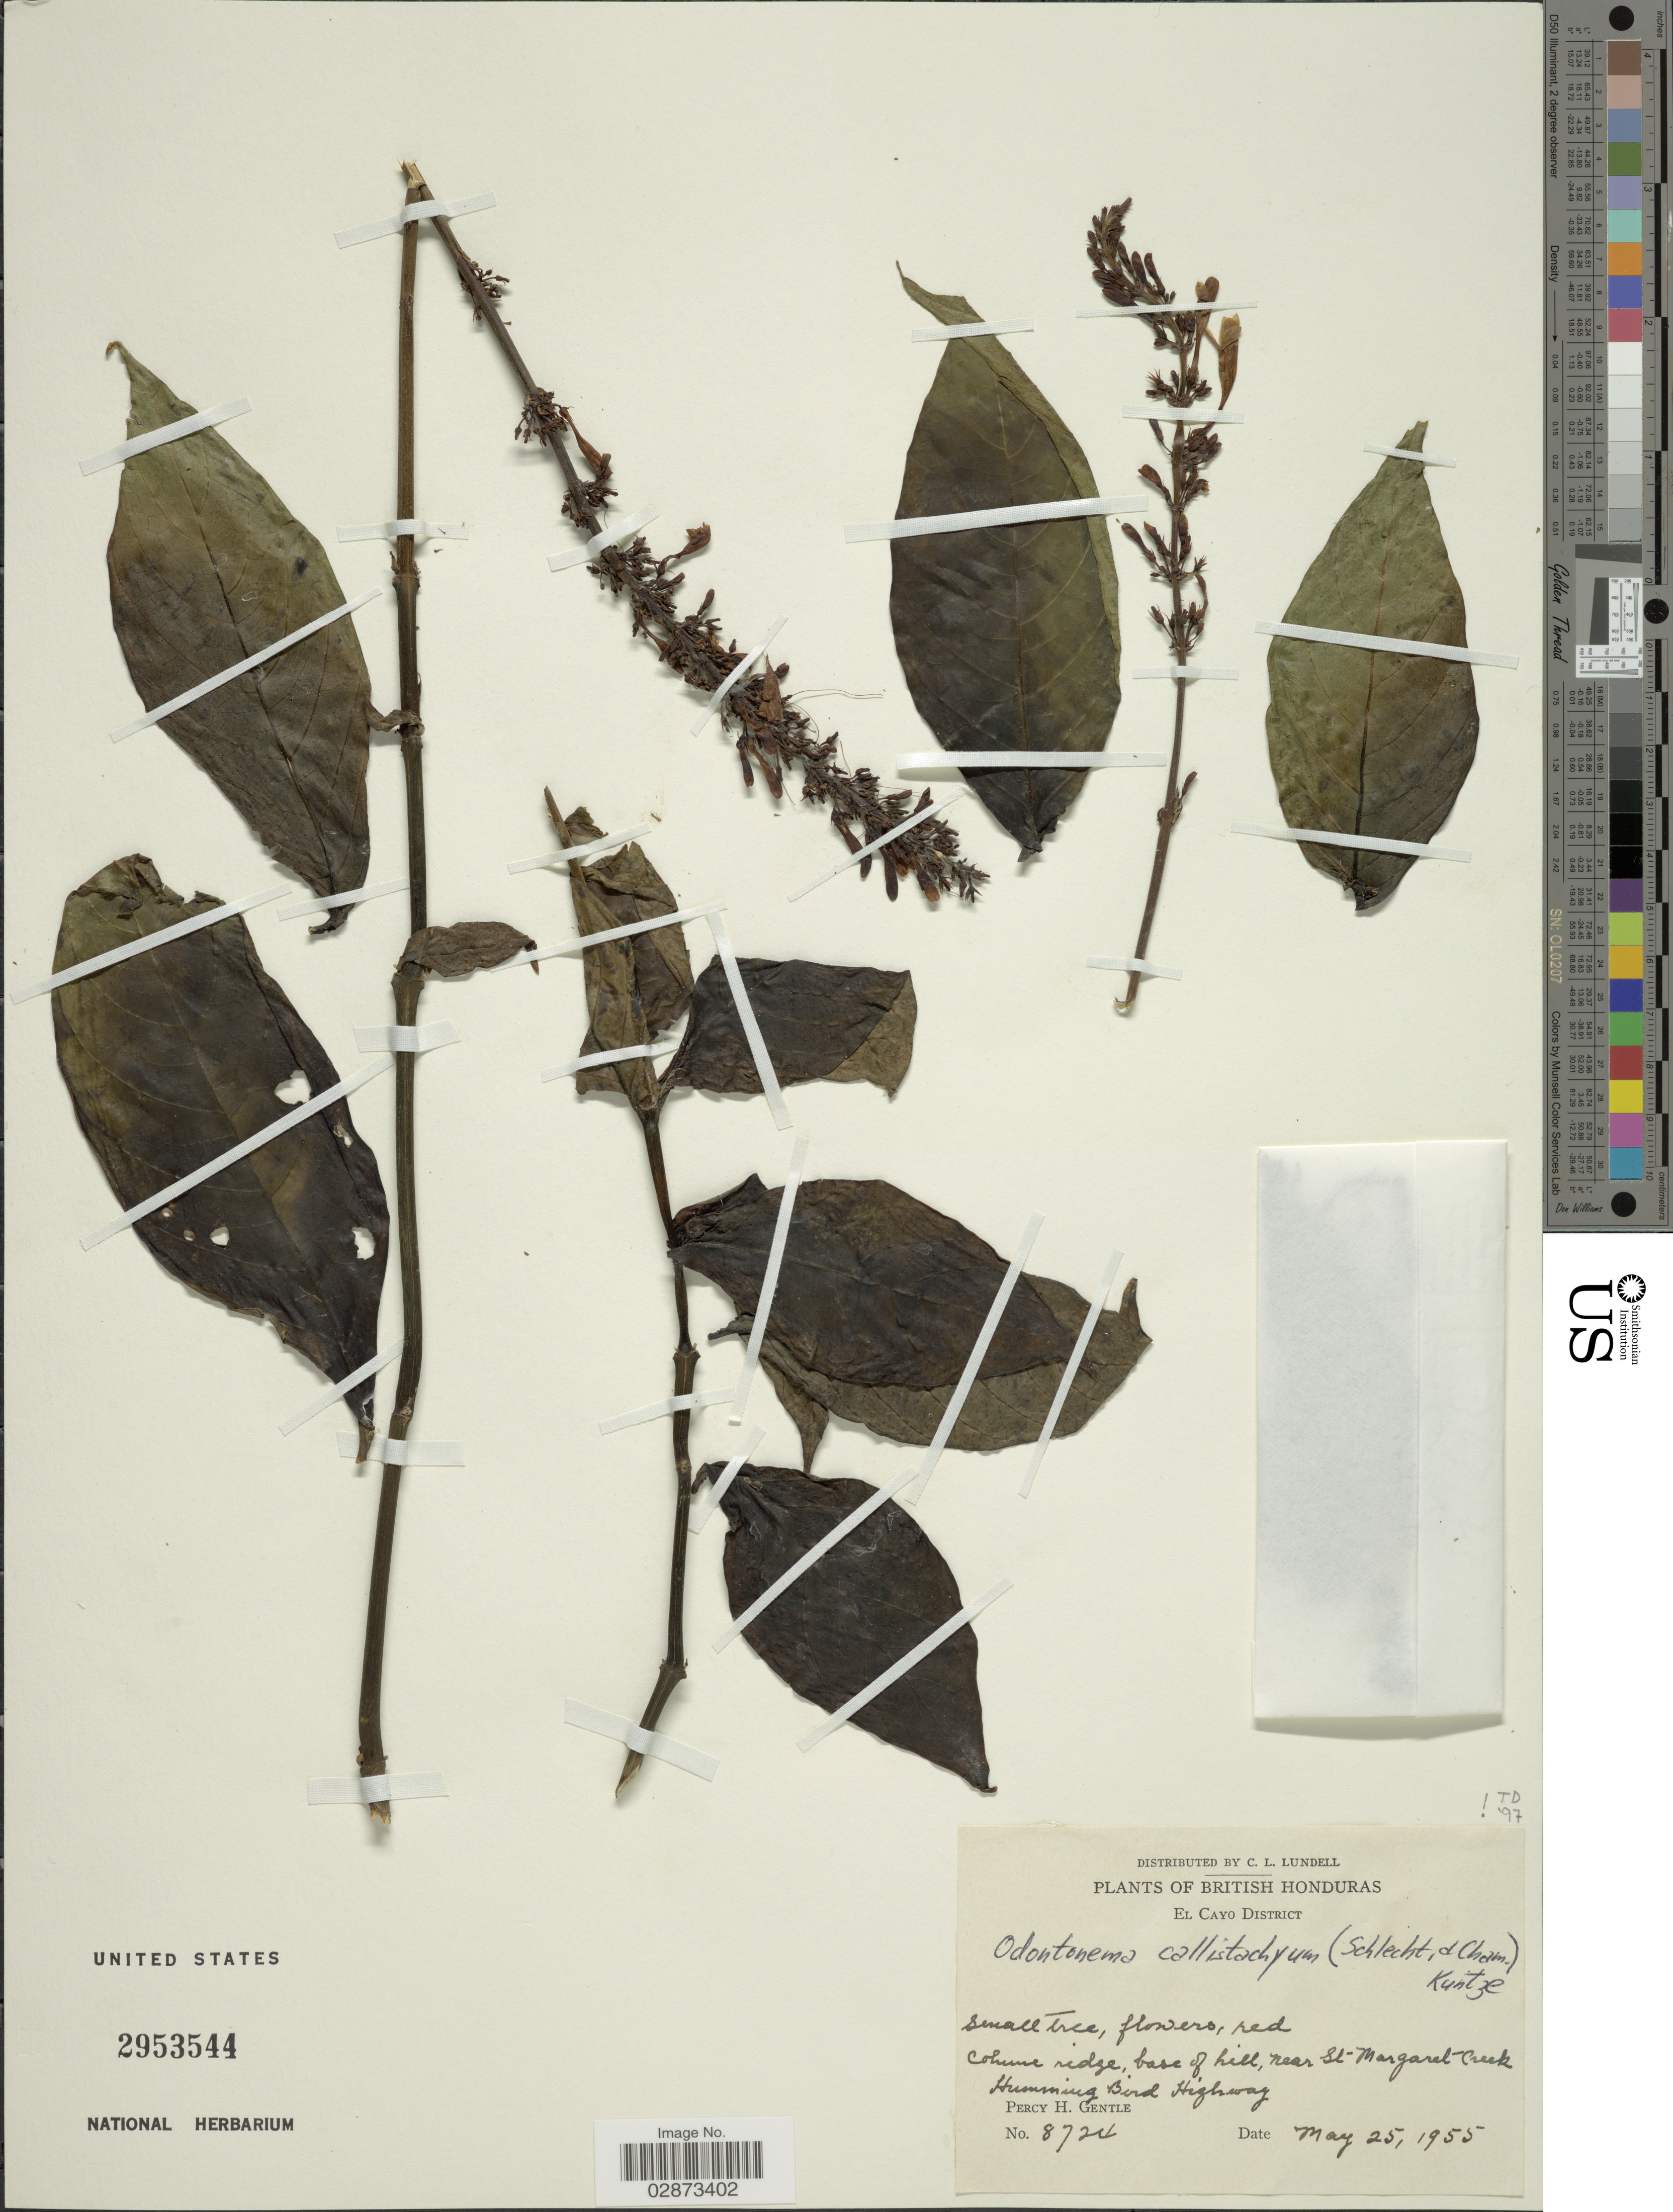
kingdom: Plantae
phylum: Tracheophyta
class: Magnoliopsida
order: Lamiales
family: Acanthaceae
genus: Odontonema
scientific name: Odontonema callistachyum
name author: (Schltdl. & Cham.) Kuntze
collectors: P. H. Gentle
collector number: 8724*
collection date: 1955-05-25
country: Belize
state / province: Cayo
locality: British Honduras, El Cayo District, Cohune ridge, base of hill, near St-Margaret Creek, Humming Bird Highway.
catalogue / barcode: US 2953544